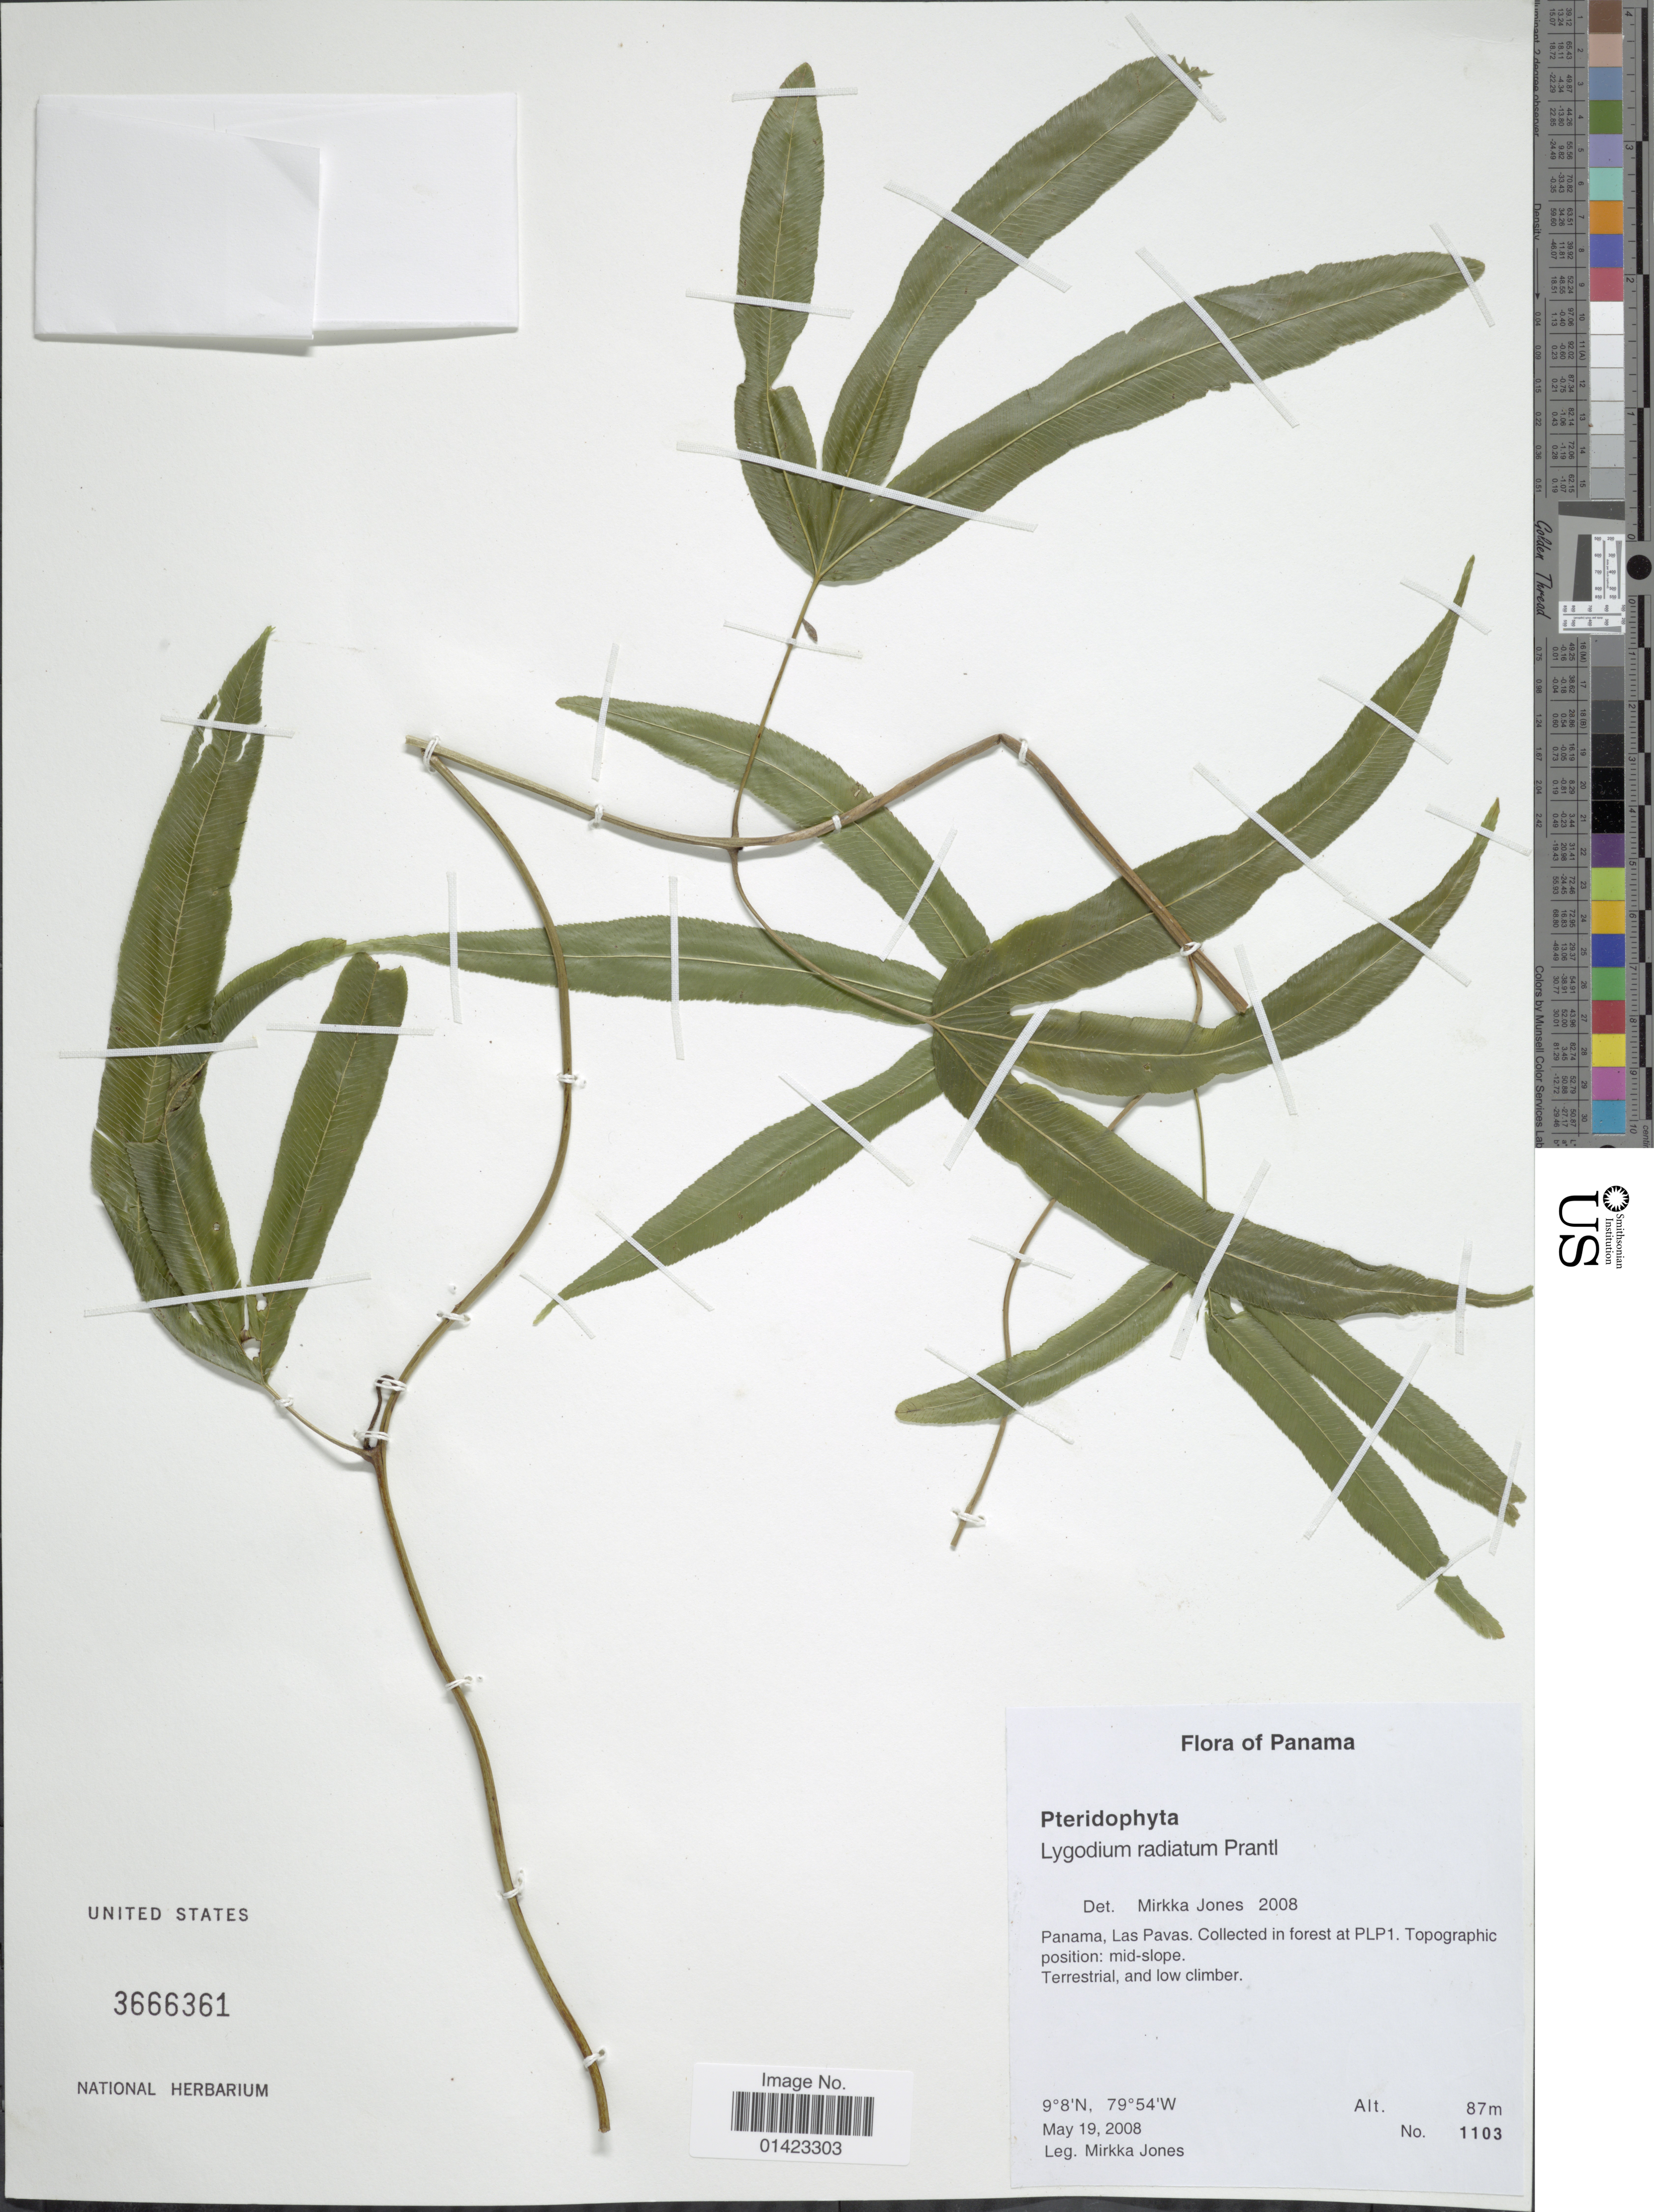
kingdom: Plantae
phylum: Tracheophyta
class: Polypodiopsida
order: Schizaeales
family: Lygodiaceae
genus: Lygodium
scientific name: Lygodium radiatum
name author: Prantl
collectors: M. Jones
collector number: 1103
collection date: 2008-05-19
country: Panama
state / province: Panamá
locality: Panama, Las Pavas, collected in forest at PLP1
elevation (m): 87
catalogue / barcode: US 3666361